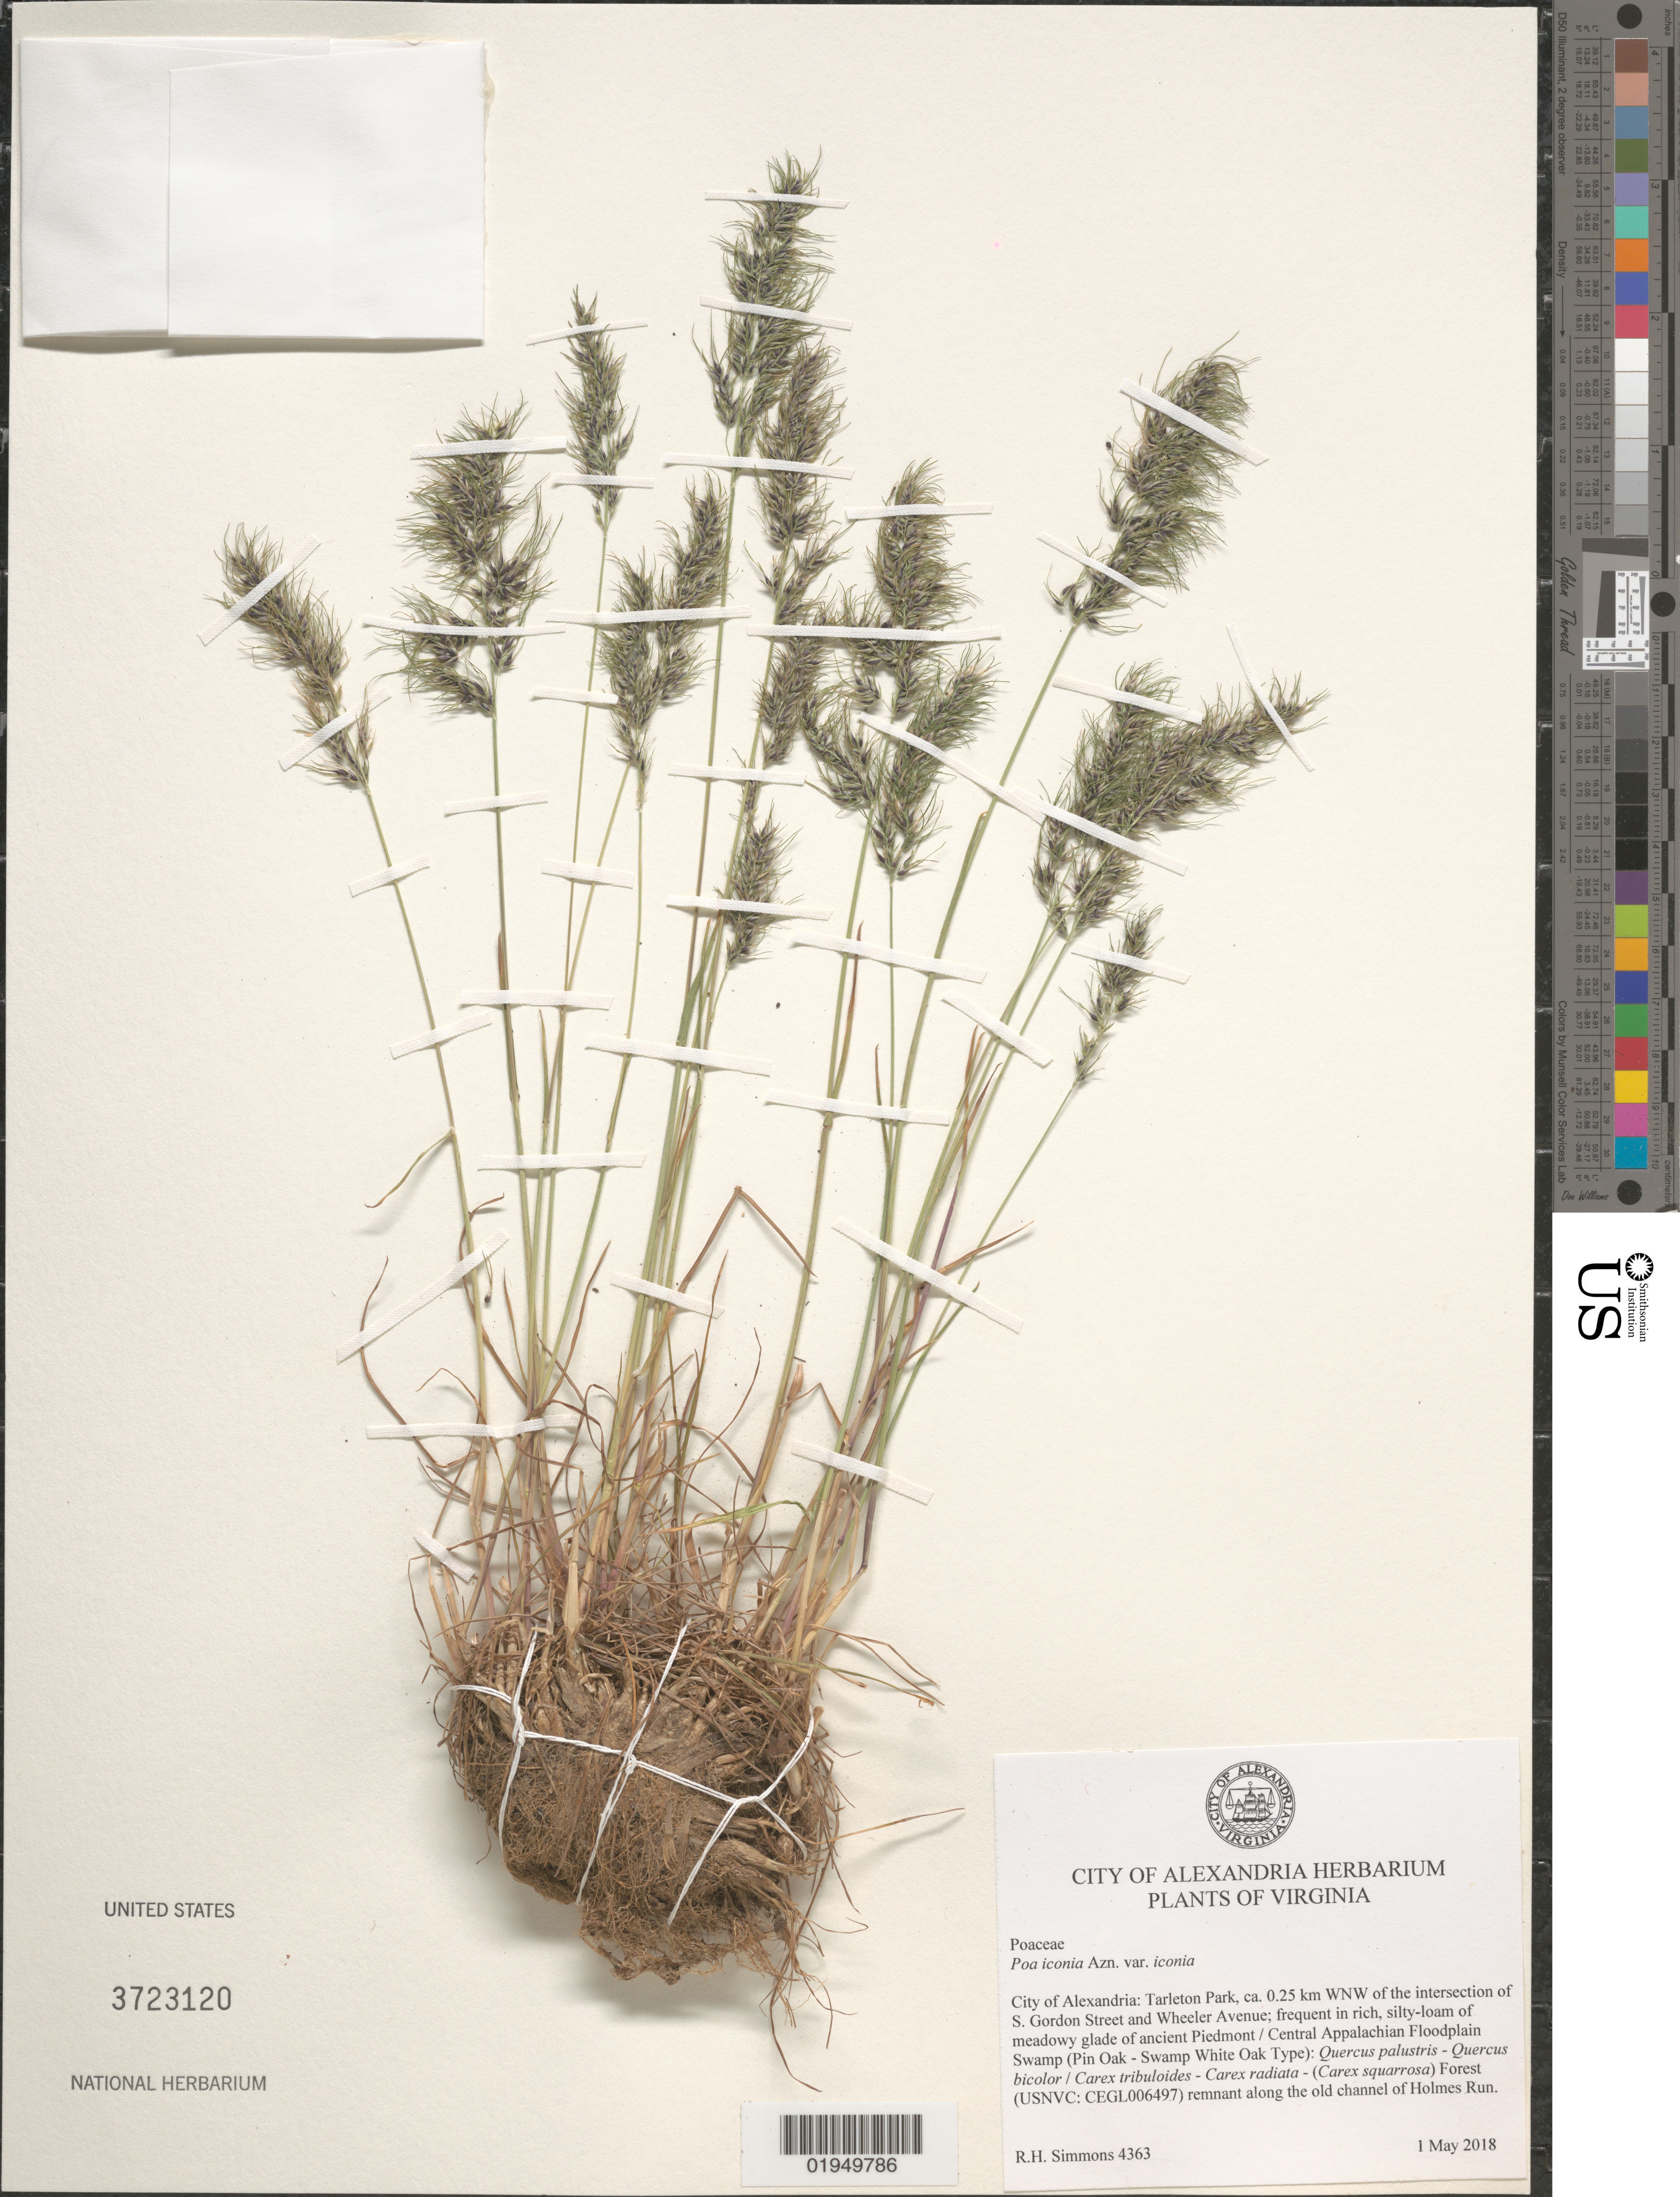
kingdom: Plantae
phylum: Tracheophyta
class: Liliopsida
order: Poales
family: Poaceae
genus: Poa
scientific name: Poa iconia var. iconia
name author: Azn.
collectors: R. H. Simmons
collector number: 4363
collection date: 2018-05-01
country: United States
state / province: Virginia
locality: Tarleton Park, ca. 0.25 km WNW of the intersection of S. Gordon Street and Wheeler Avenue. Forest remnant along the old channel of Holmes Run.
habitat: Frequent in rich, silty-loam of meadowy glade of ancient Piedmont/ Central Appalachian Floodplain Swamp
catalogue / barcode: US 3723120